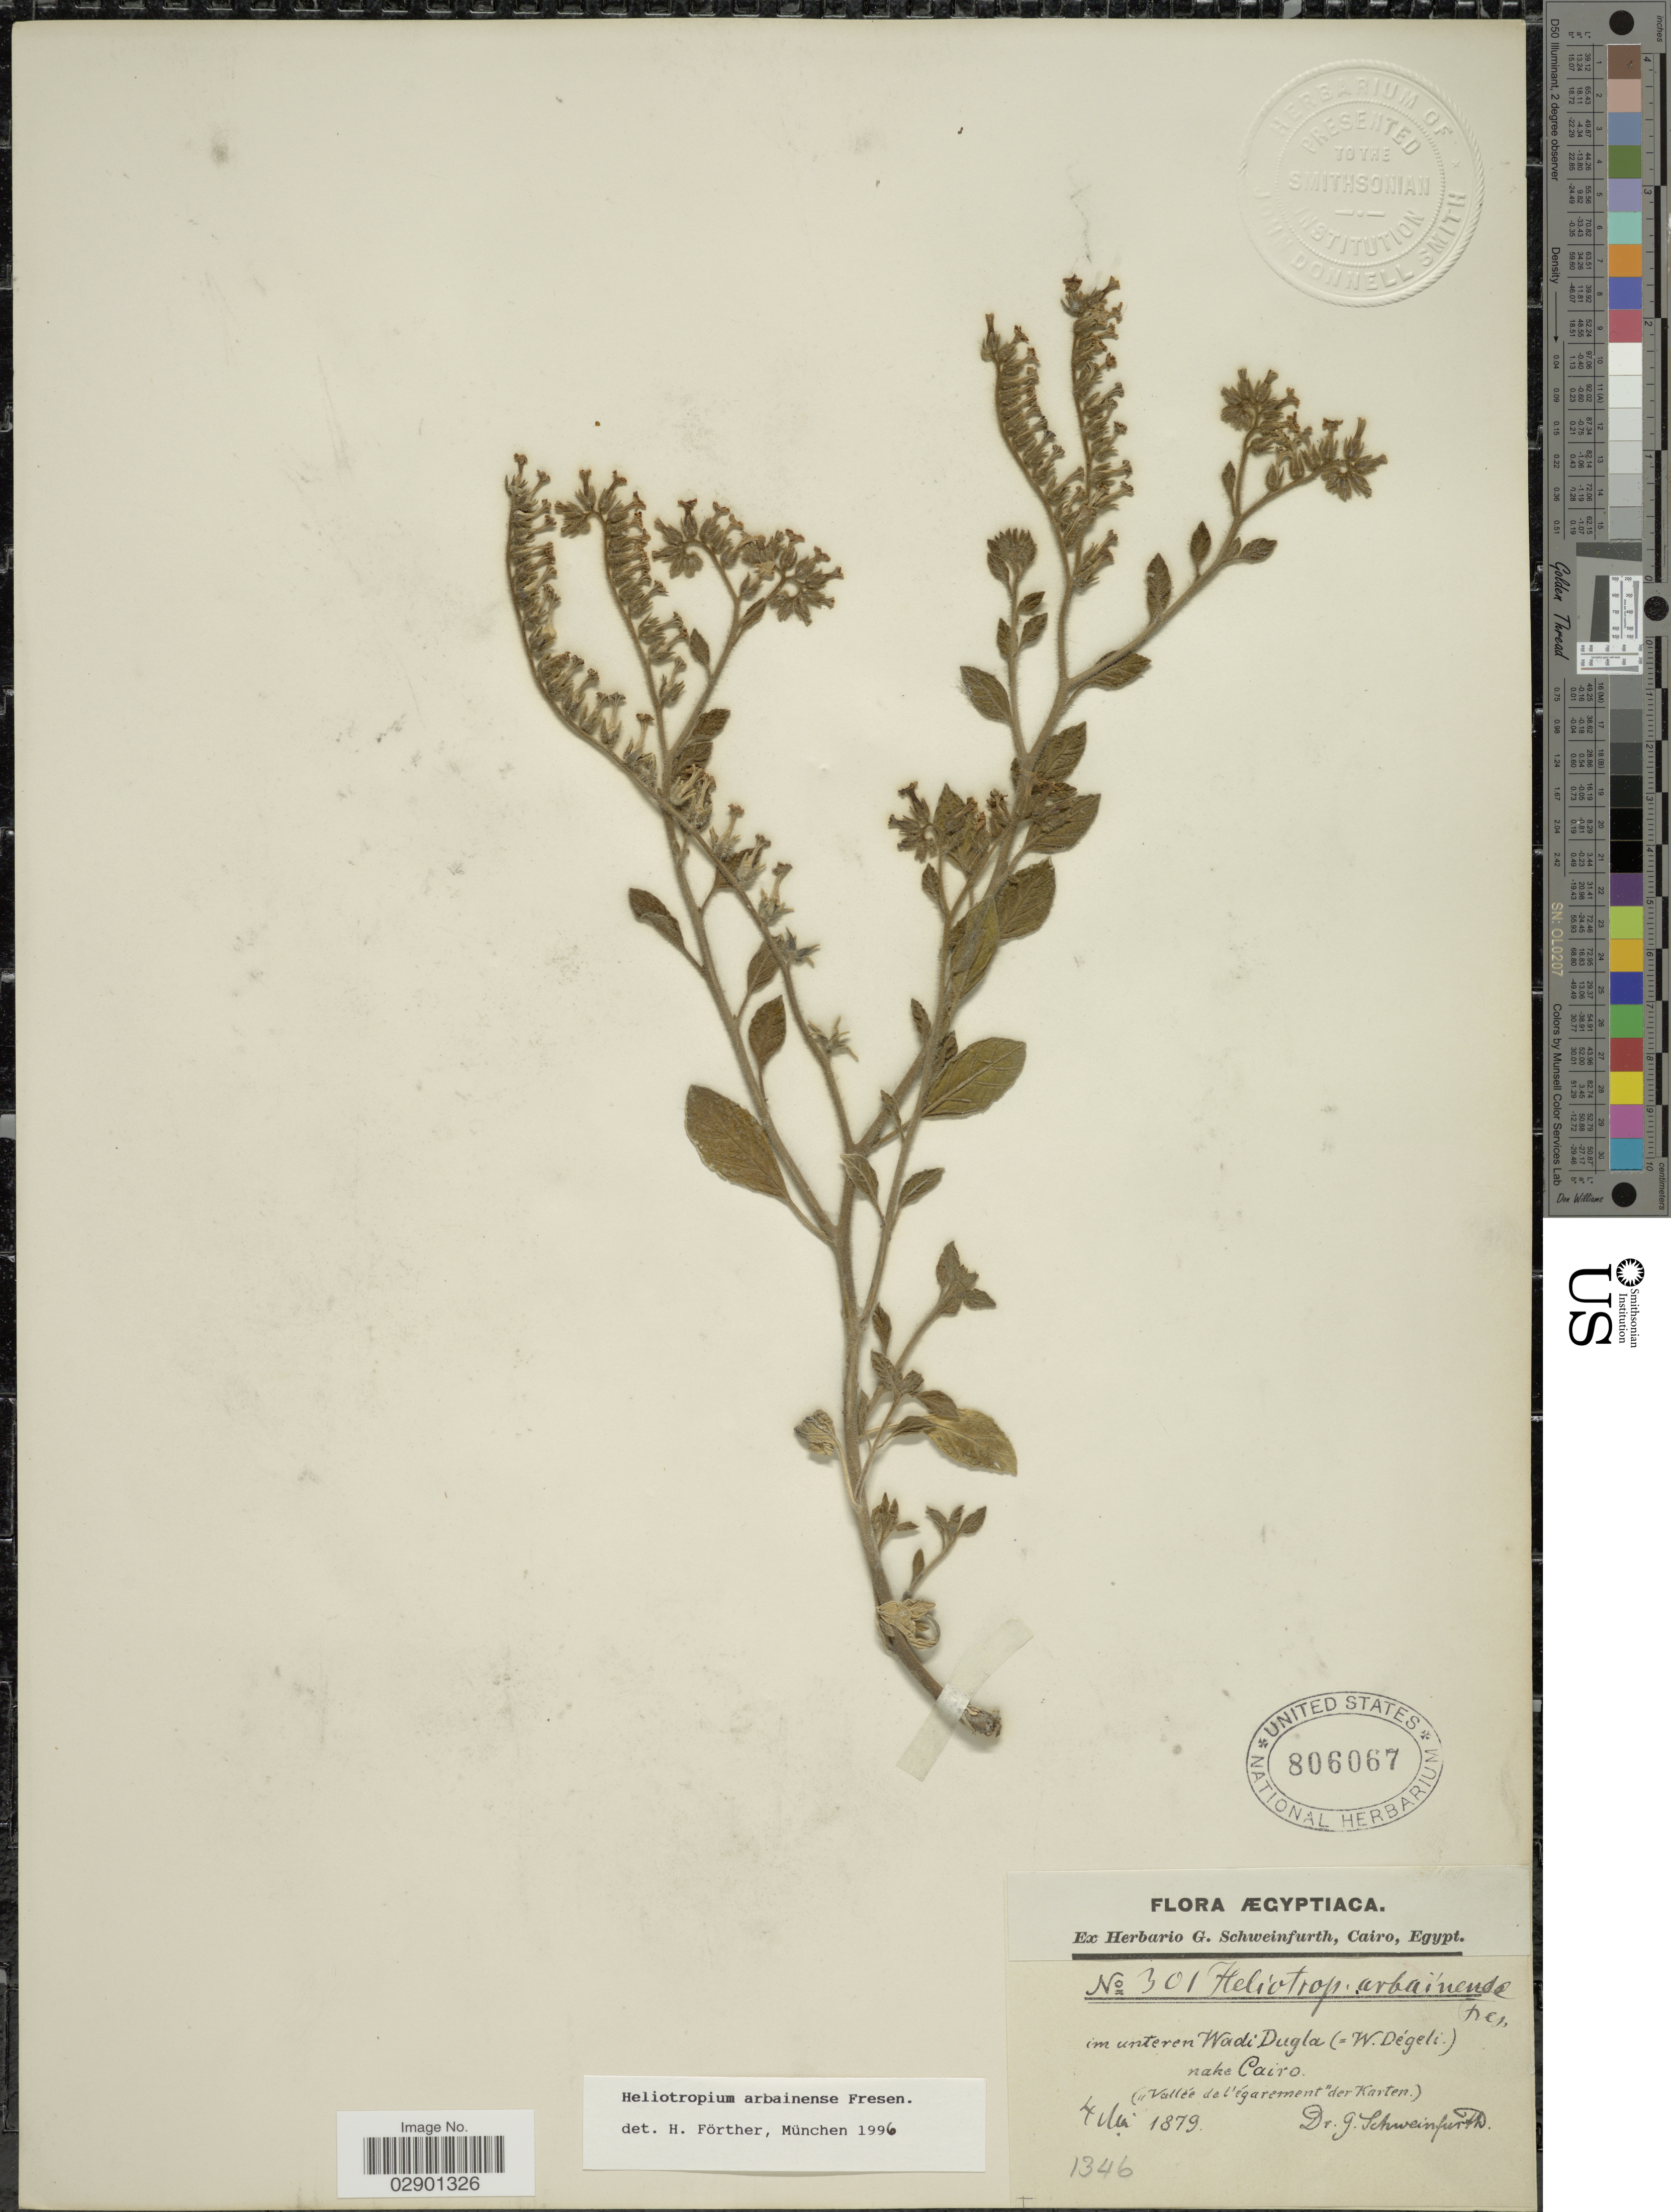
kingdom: Plantae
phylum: Tracheophyta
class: Magnoliopsida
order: Boraginales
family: Heliotropiaceae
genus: Heliotropium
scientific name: Heliotropium arbainense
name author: Fresen.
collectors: G. A. Schweinfurth (herbarium)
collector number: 301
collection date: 1879-05-04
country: Egypt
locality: Nake Cairo, ("Vallée de l'égerament" der Karten.).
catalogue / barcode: US 806067